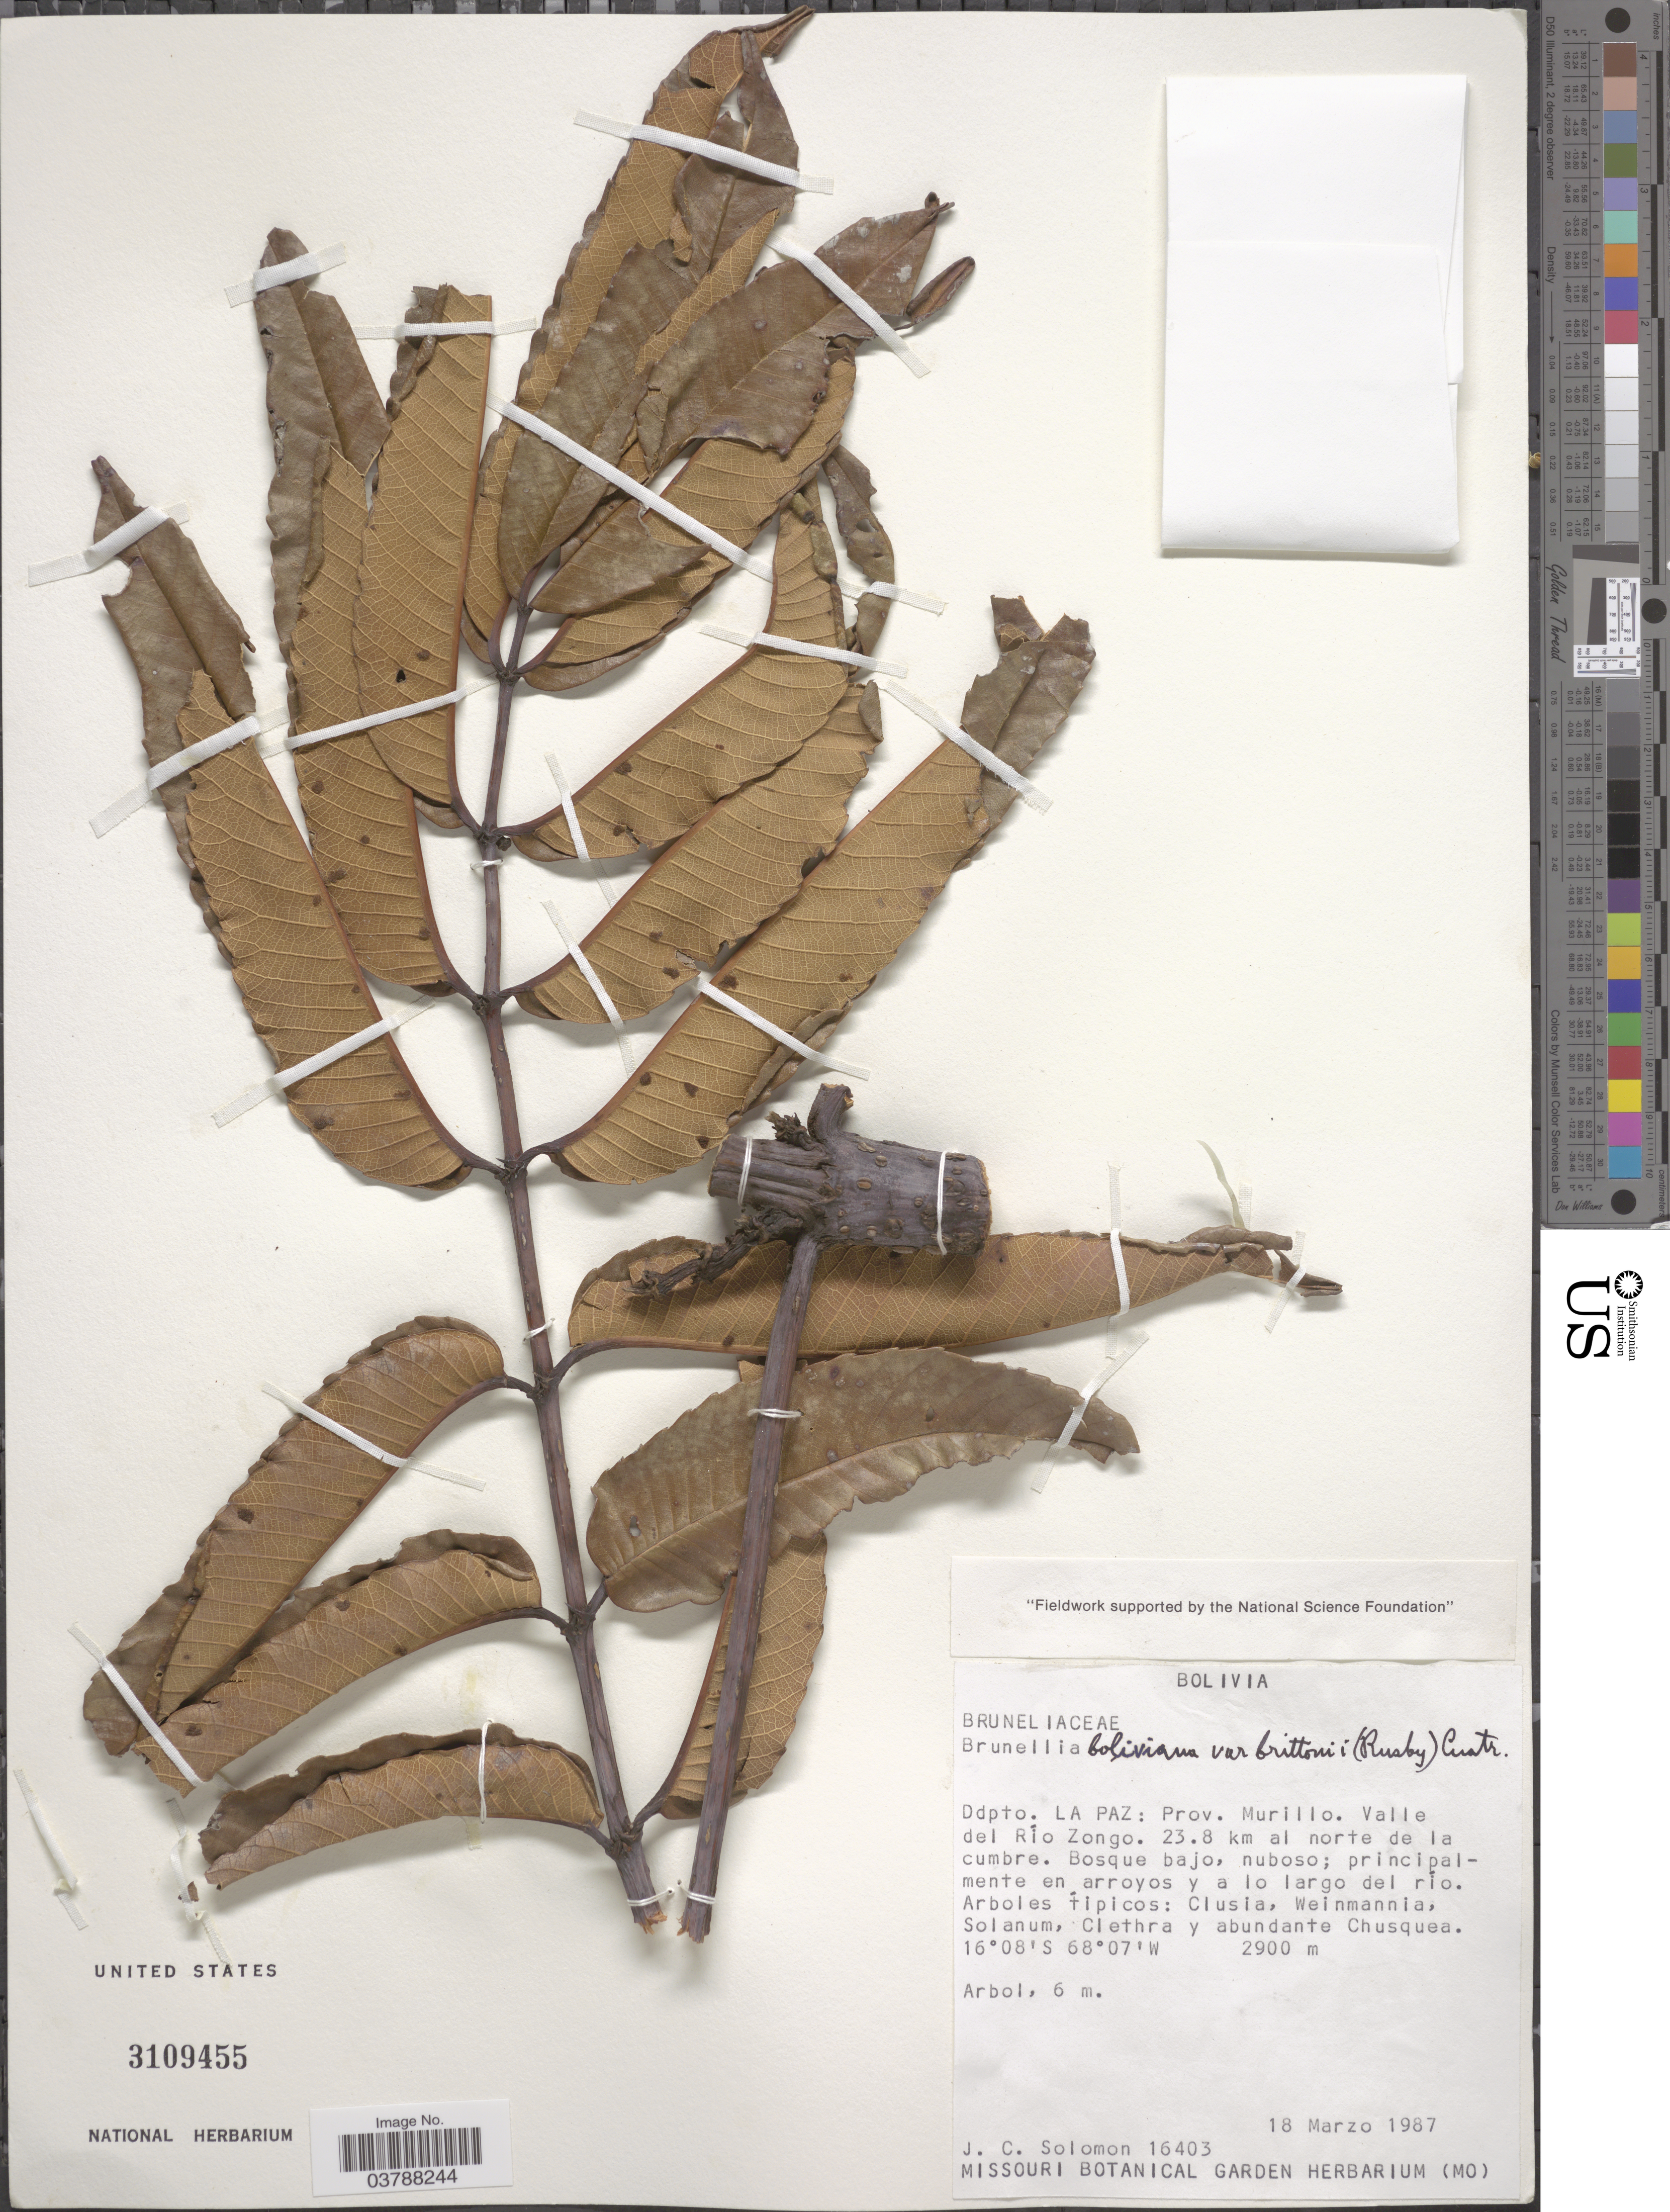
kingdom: Plantae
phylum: Tracheophyta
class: Magnoliopsida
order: Oxalidales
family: Brunelliaceae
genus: Brunellia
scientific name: Brunellia boliviana var. brittonii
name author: (Rusby) Cuatrec.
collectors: J. C. Solomon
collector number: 16403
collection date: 1987-03-18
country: Bolivia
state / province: La Paz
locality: Ddpto. La Paz: Prov. Murillo. Valle del Río Zongo. 23.8 km al norte de la cumbre.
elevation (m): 2900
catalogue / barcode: US 3109455